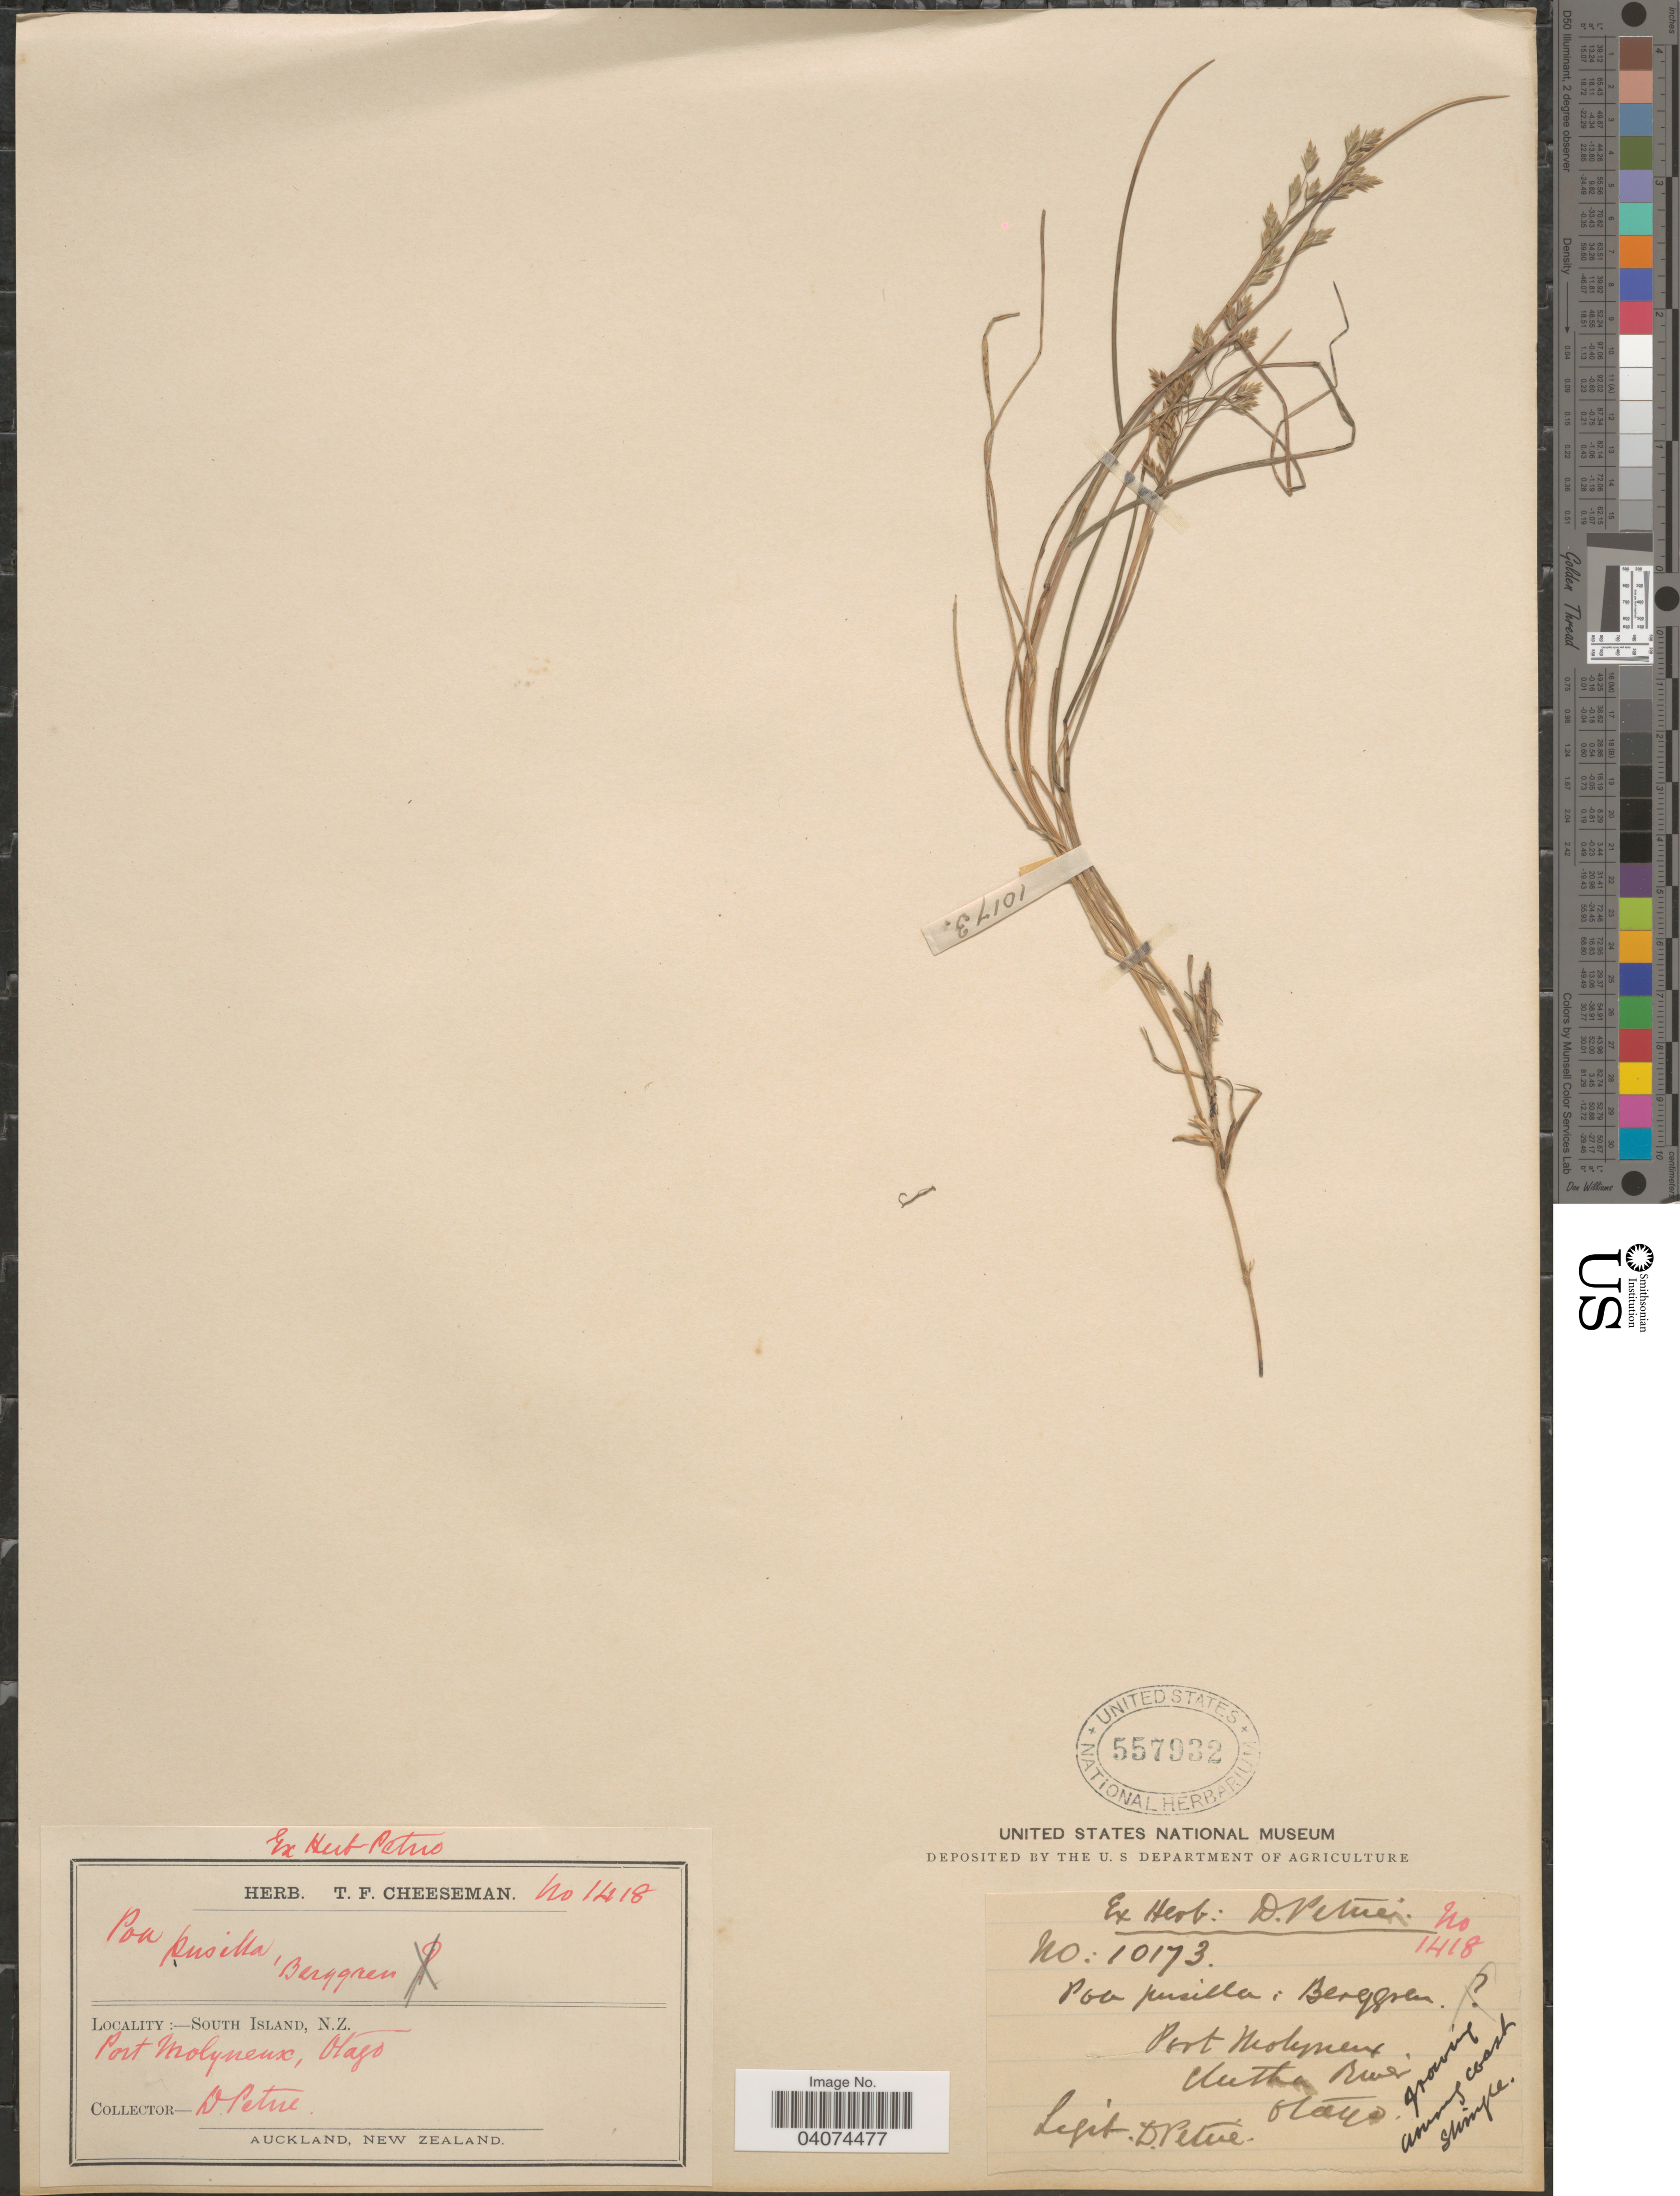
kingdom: Plantae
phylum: Tracheophyta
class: Liliopsida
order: Poales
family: Poaceae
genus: Poa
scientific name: Poa pusilla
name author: Berggr.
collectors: D. Petrie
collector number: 1418/10173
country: New Zealand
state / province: Otago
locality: South Island. Port Molyneux. Growing among coast Shingle.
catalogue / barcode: US 557932